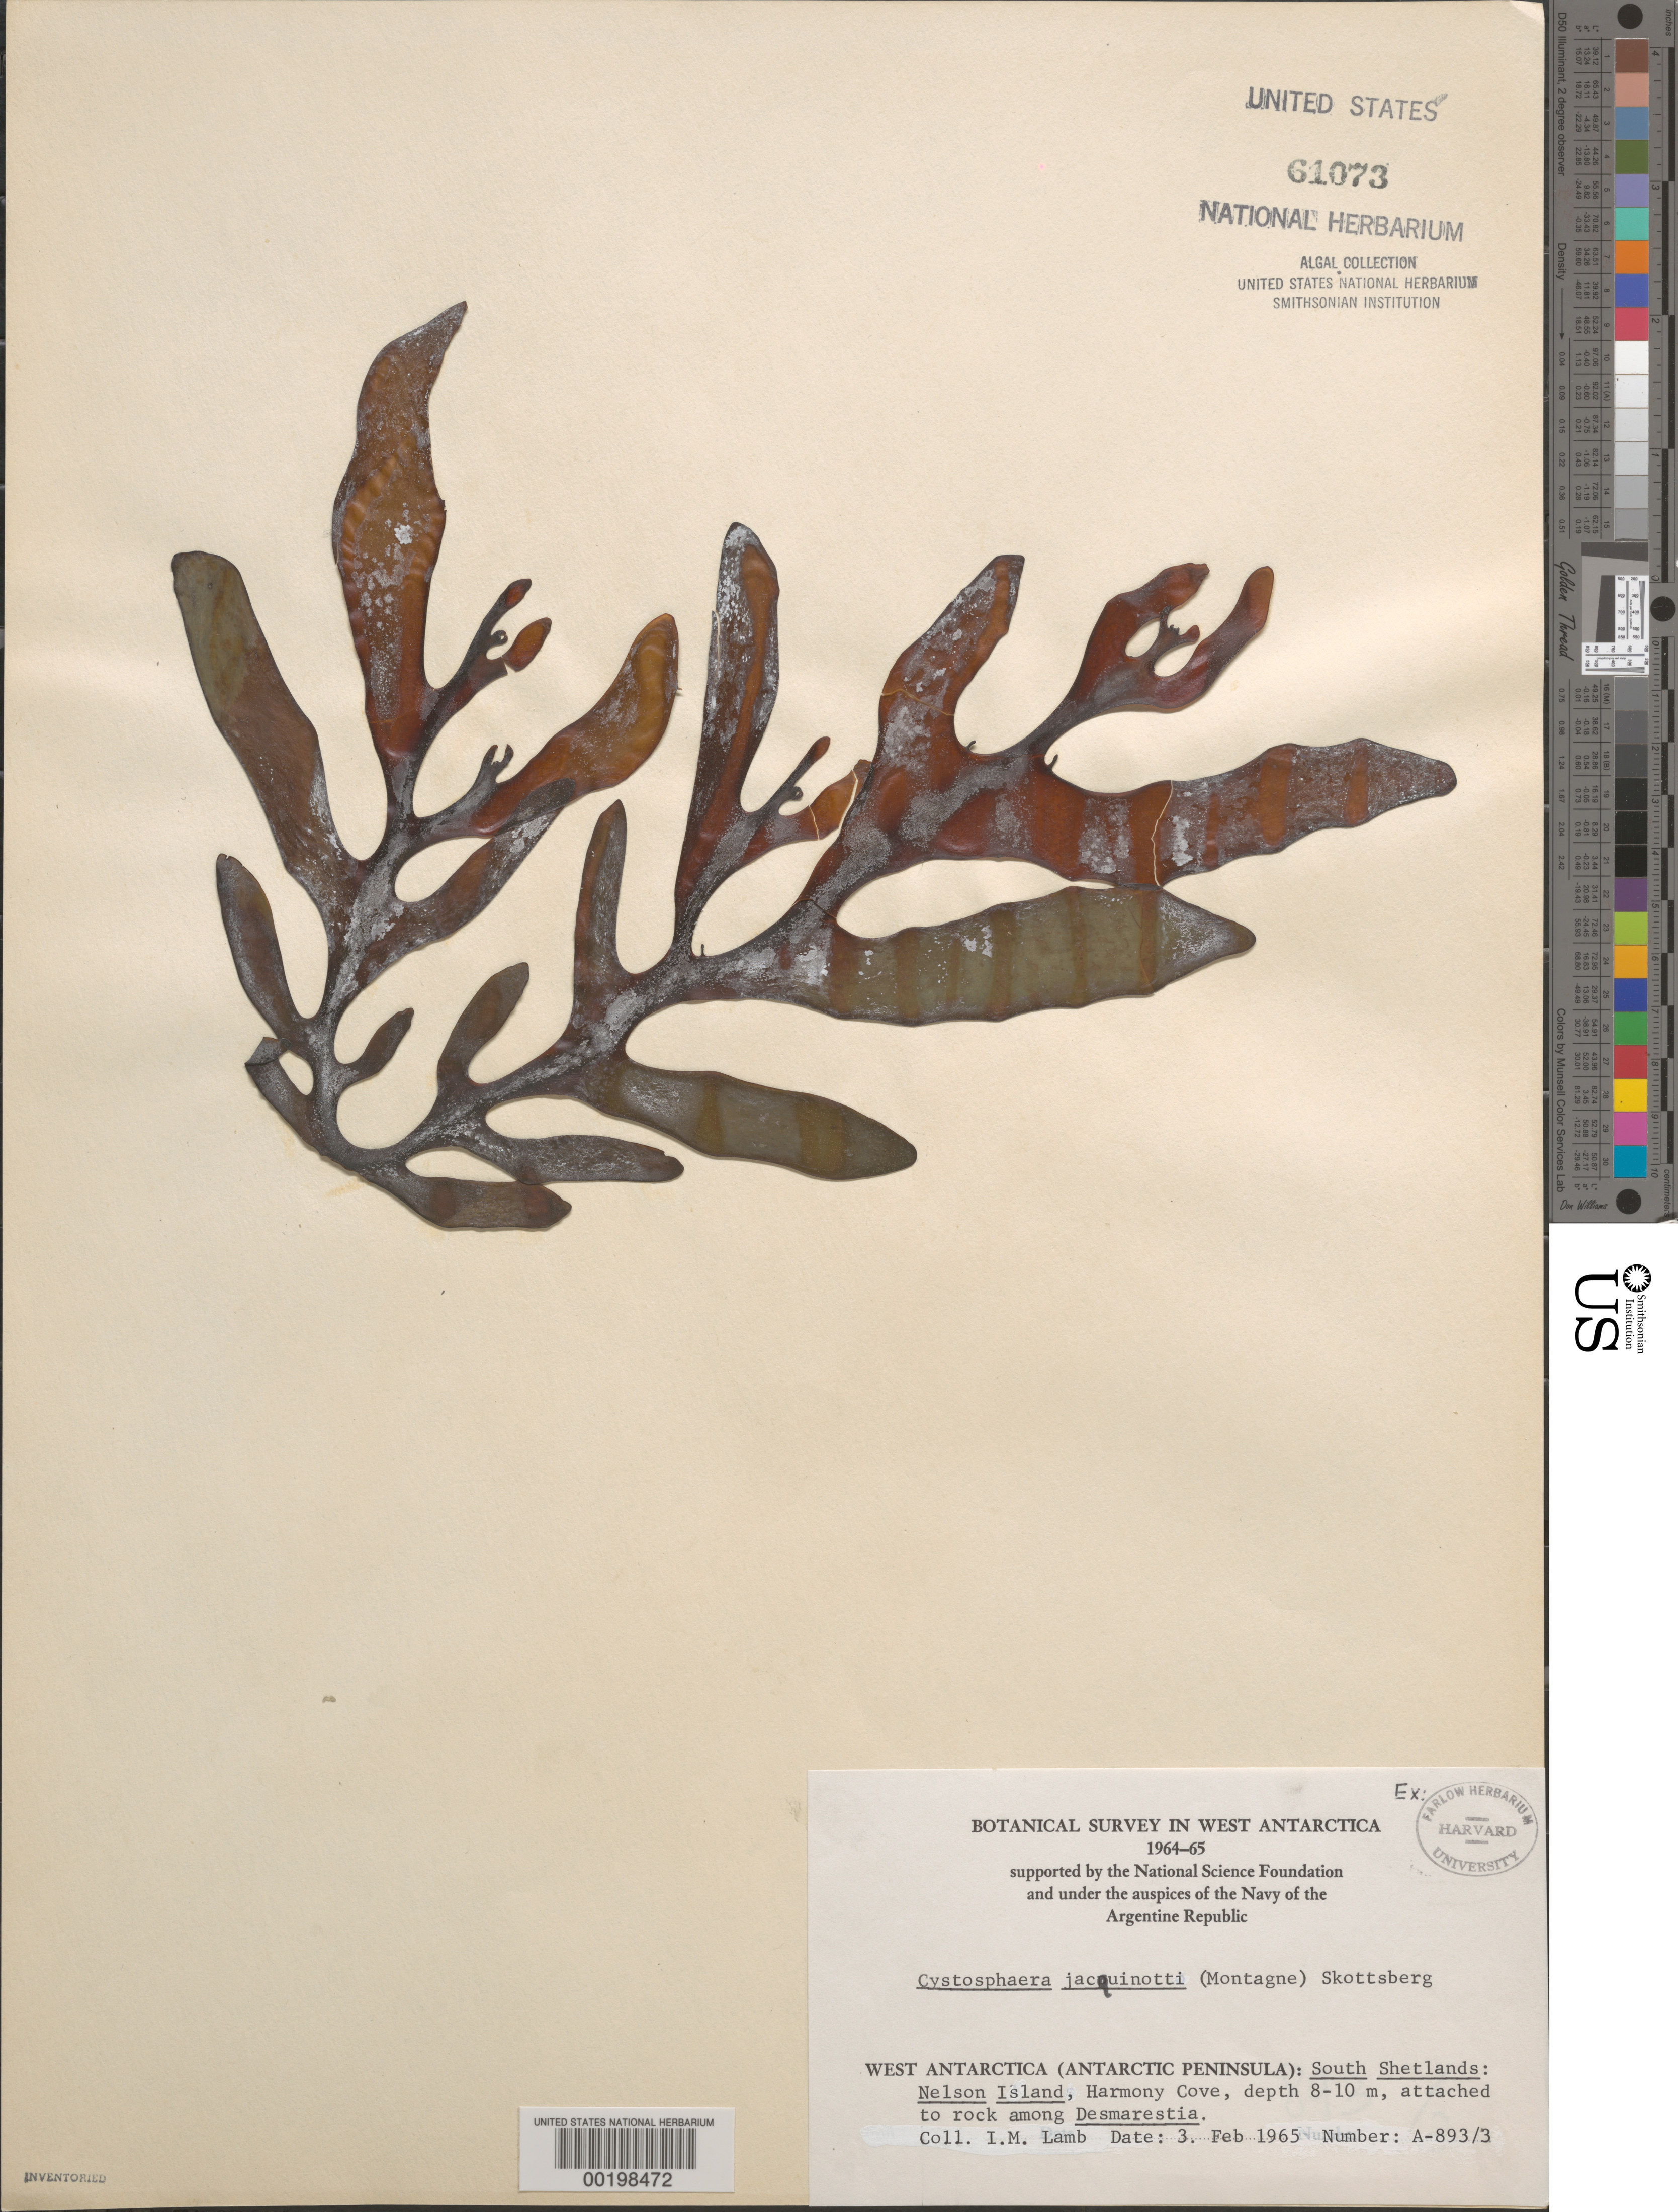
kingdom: Chromista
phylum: Ochrophyta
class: Phaeophyceae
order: Fucales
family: Seirococcaceae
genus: Cystosphaera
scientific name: Cystosphaera jacquinotii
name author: (Montagne) Skottsberg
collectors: I. M. Lamb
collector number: A-893-3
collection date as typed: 03 Feb 1965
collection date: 1965-02-03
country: Antarctica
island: Nelson Island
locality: Harmony Cove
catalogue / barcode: US 61073